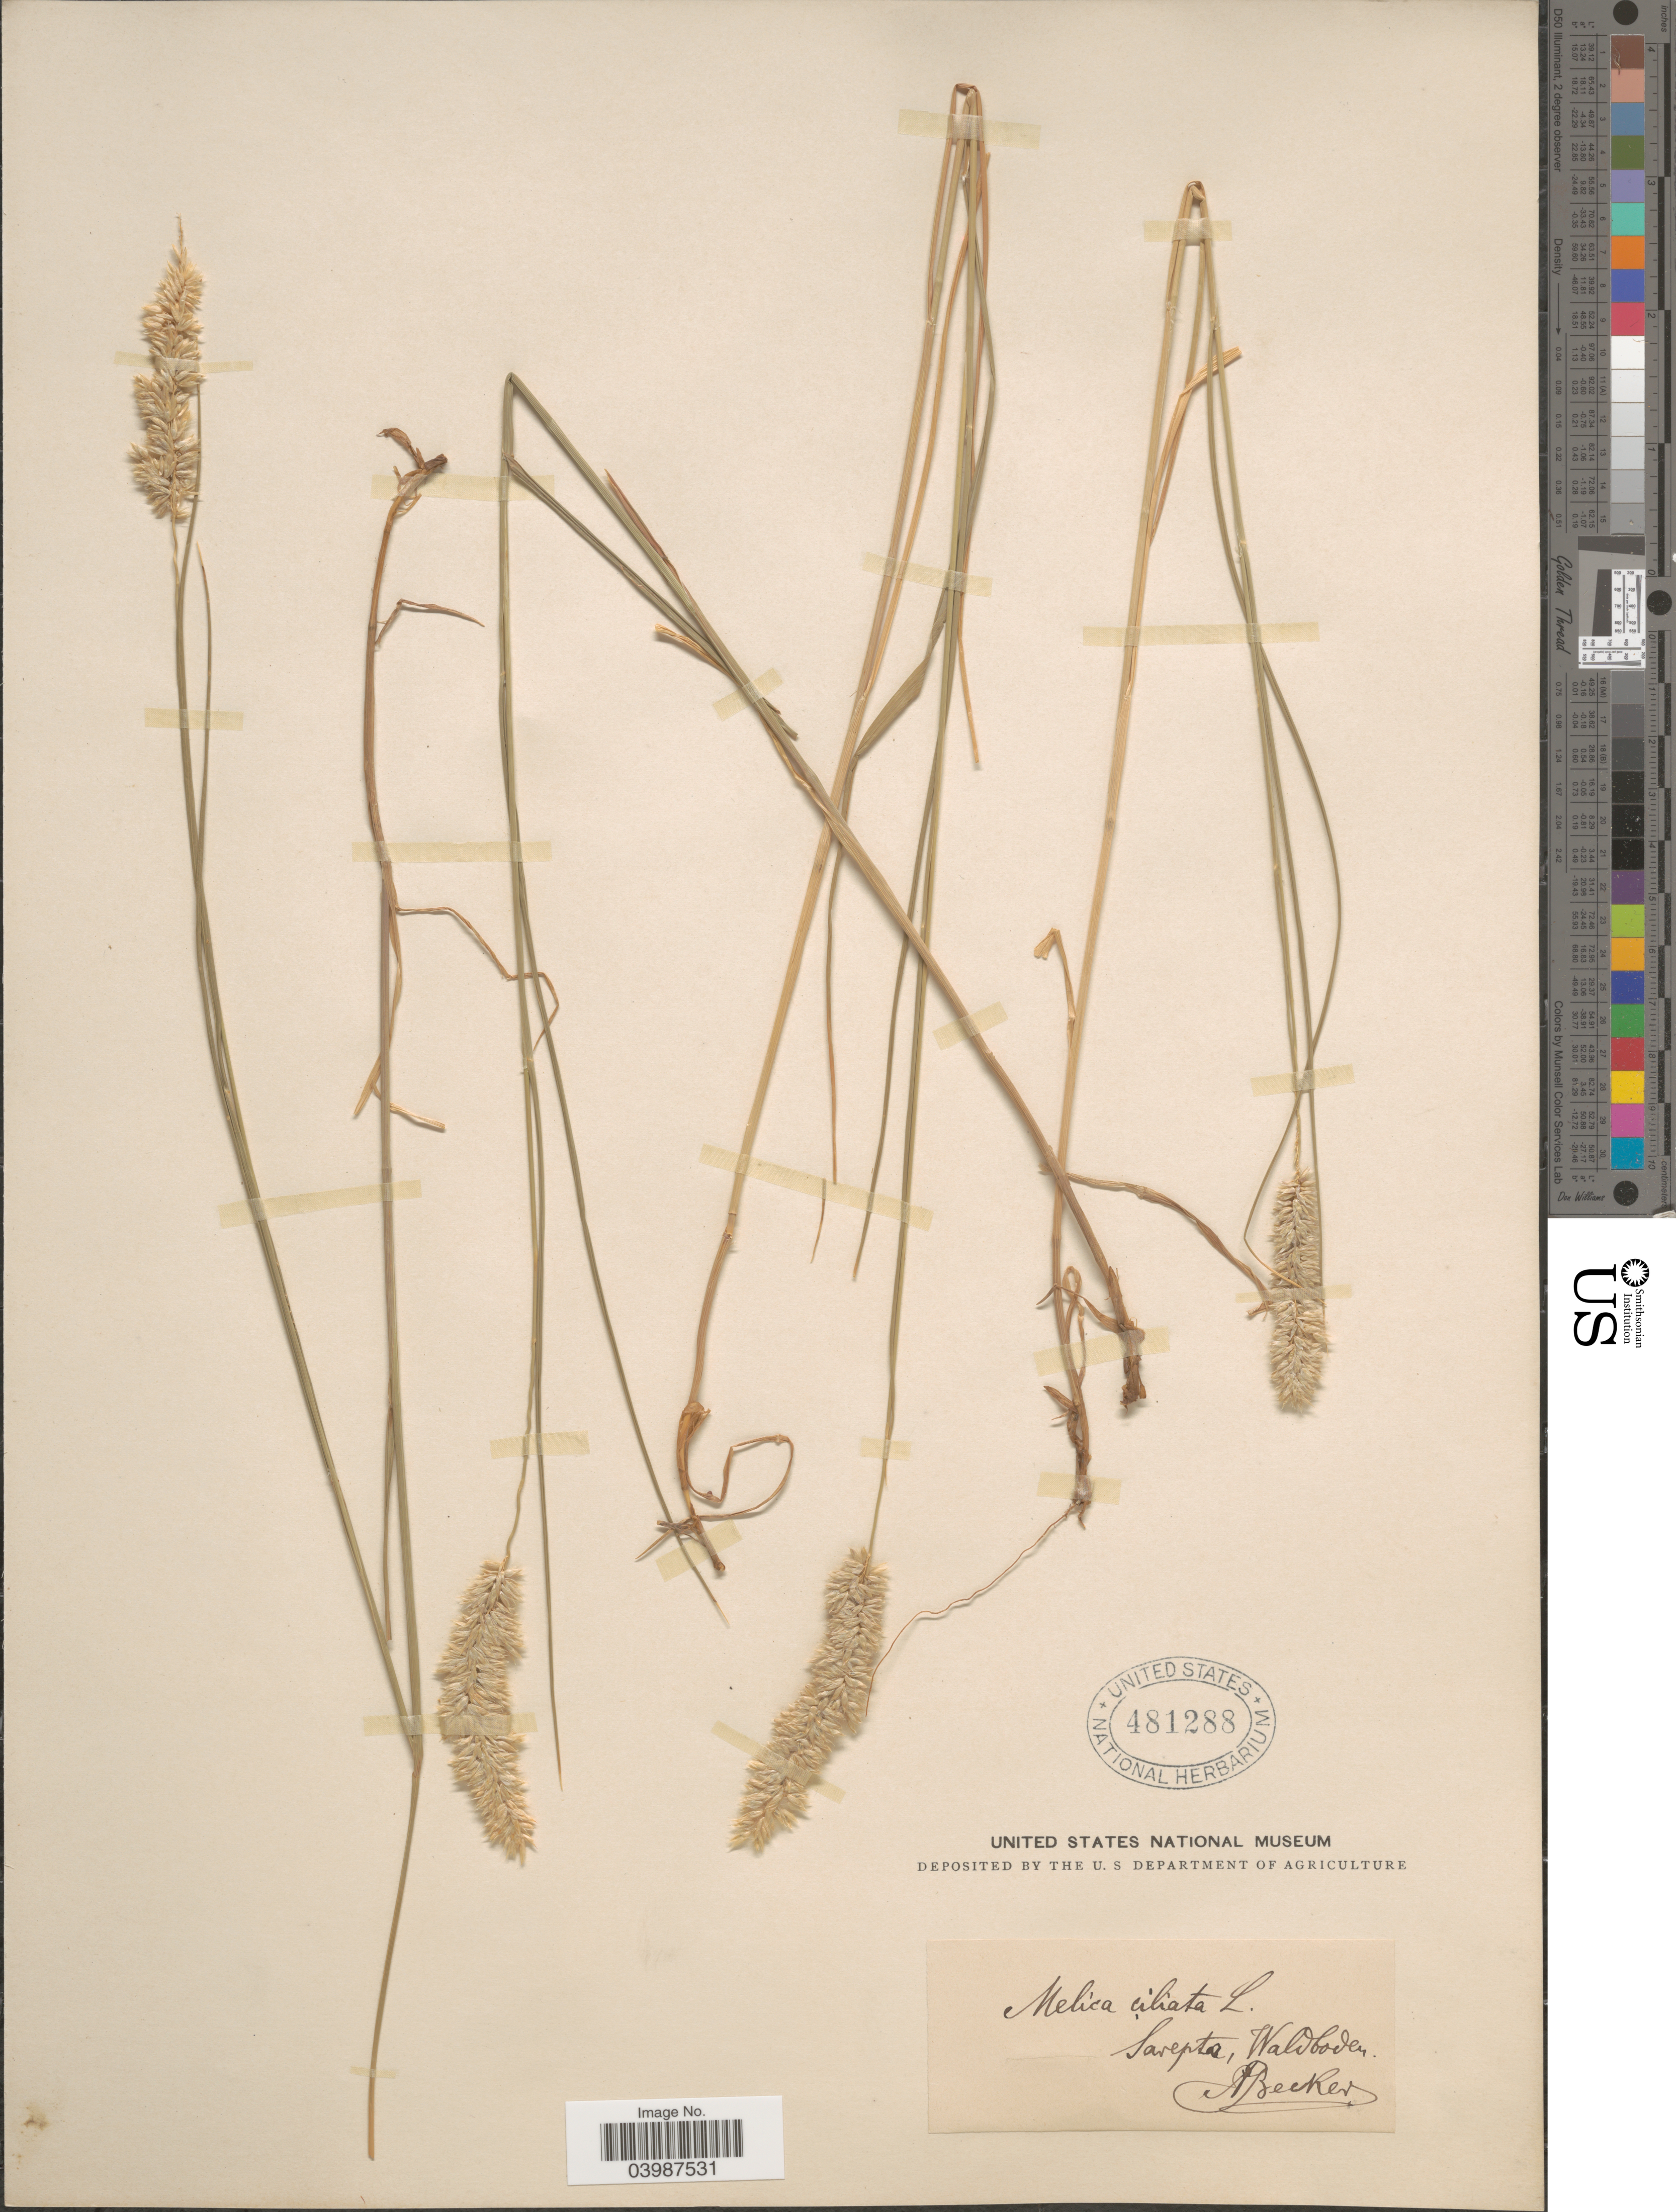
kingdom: Plantae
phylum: Tracheophyta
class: Liliopsida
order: Poales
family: Poaceae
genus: Melica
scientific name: Melica ciliata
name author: L.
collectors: A. Becker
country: Russian Federation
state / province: Volgograd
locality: Sarepta, Waldboden.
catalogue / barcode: US 481288